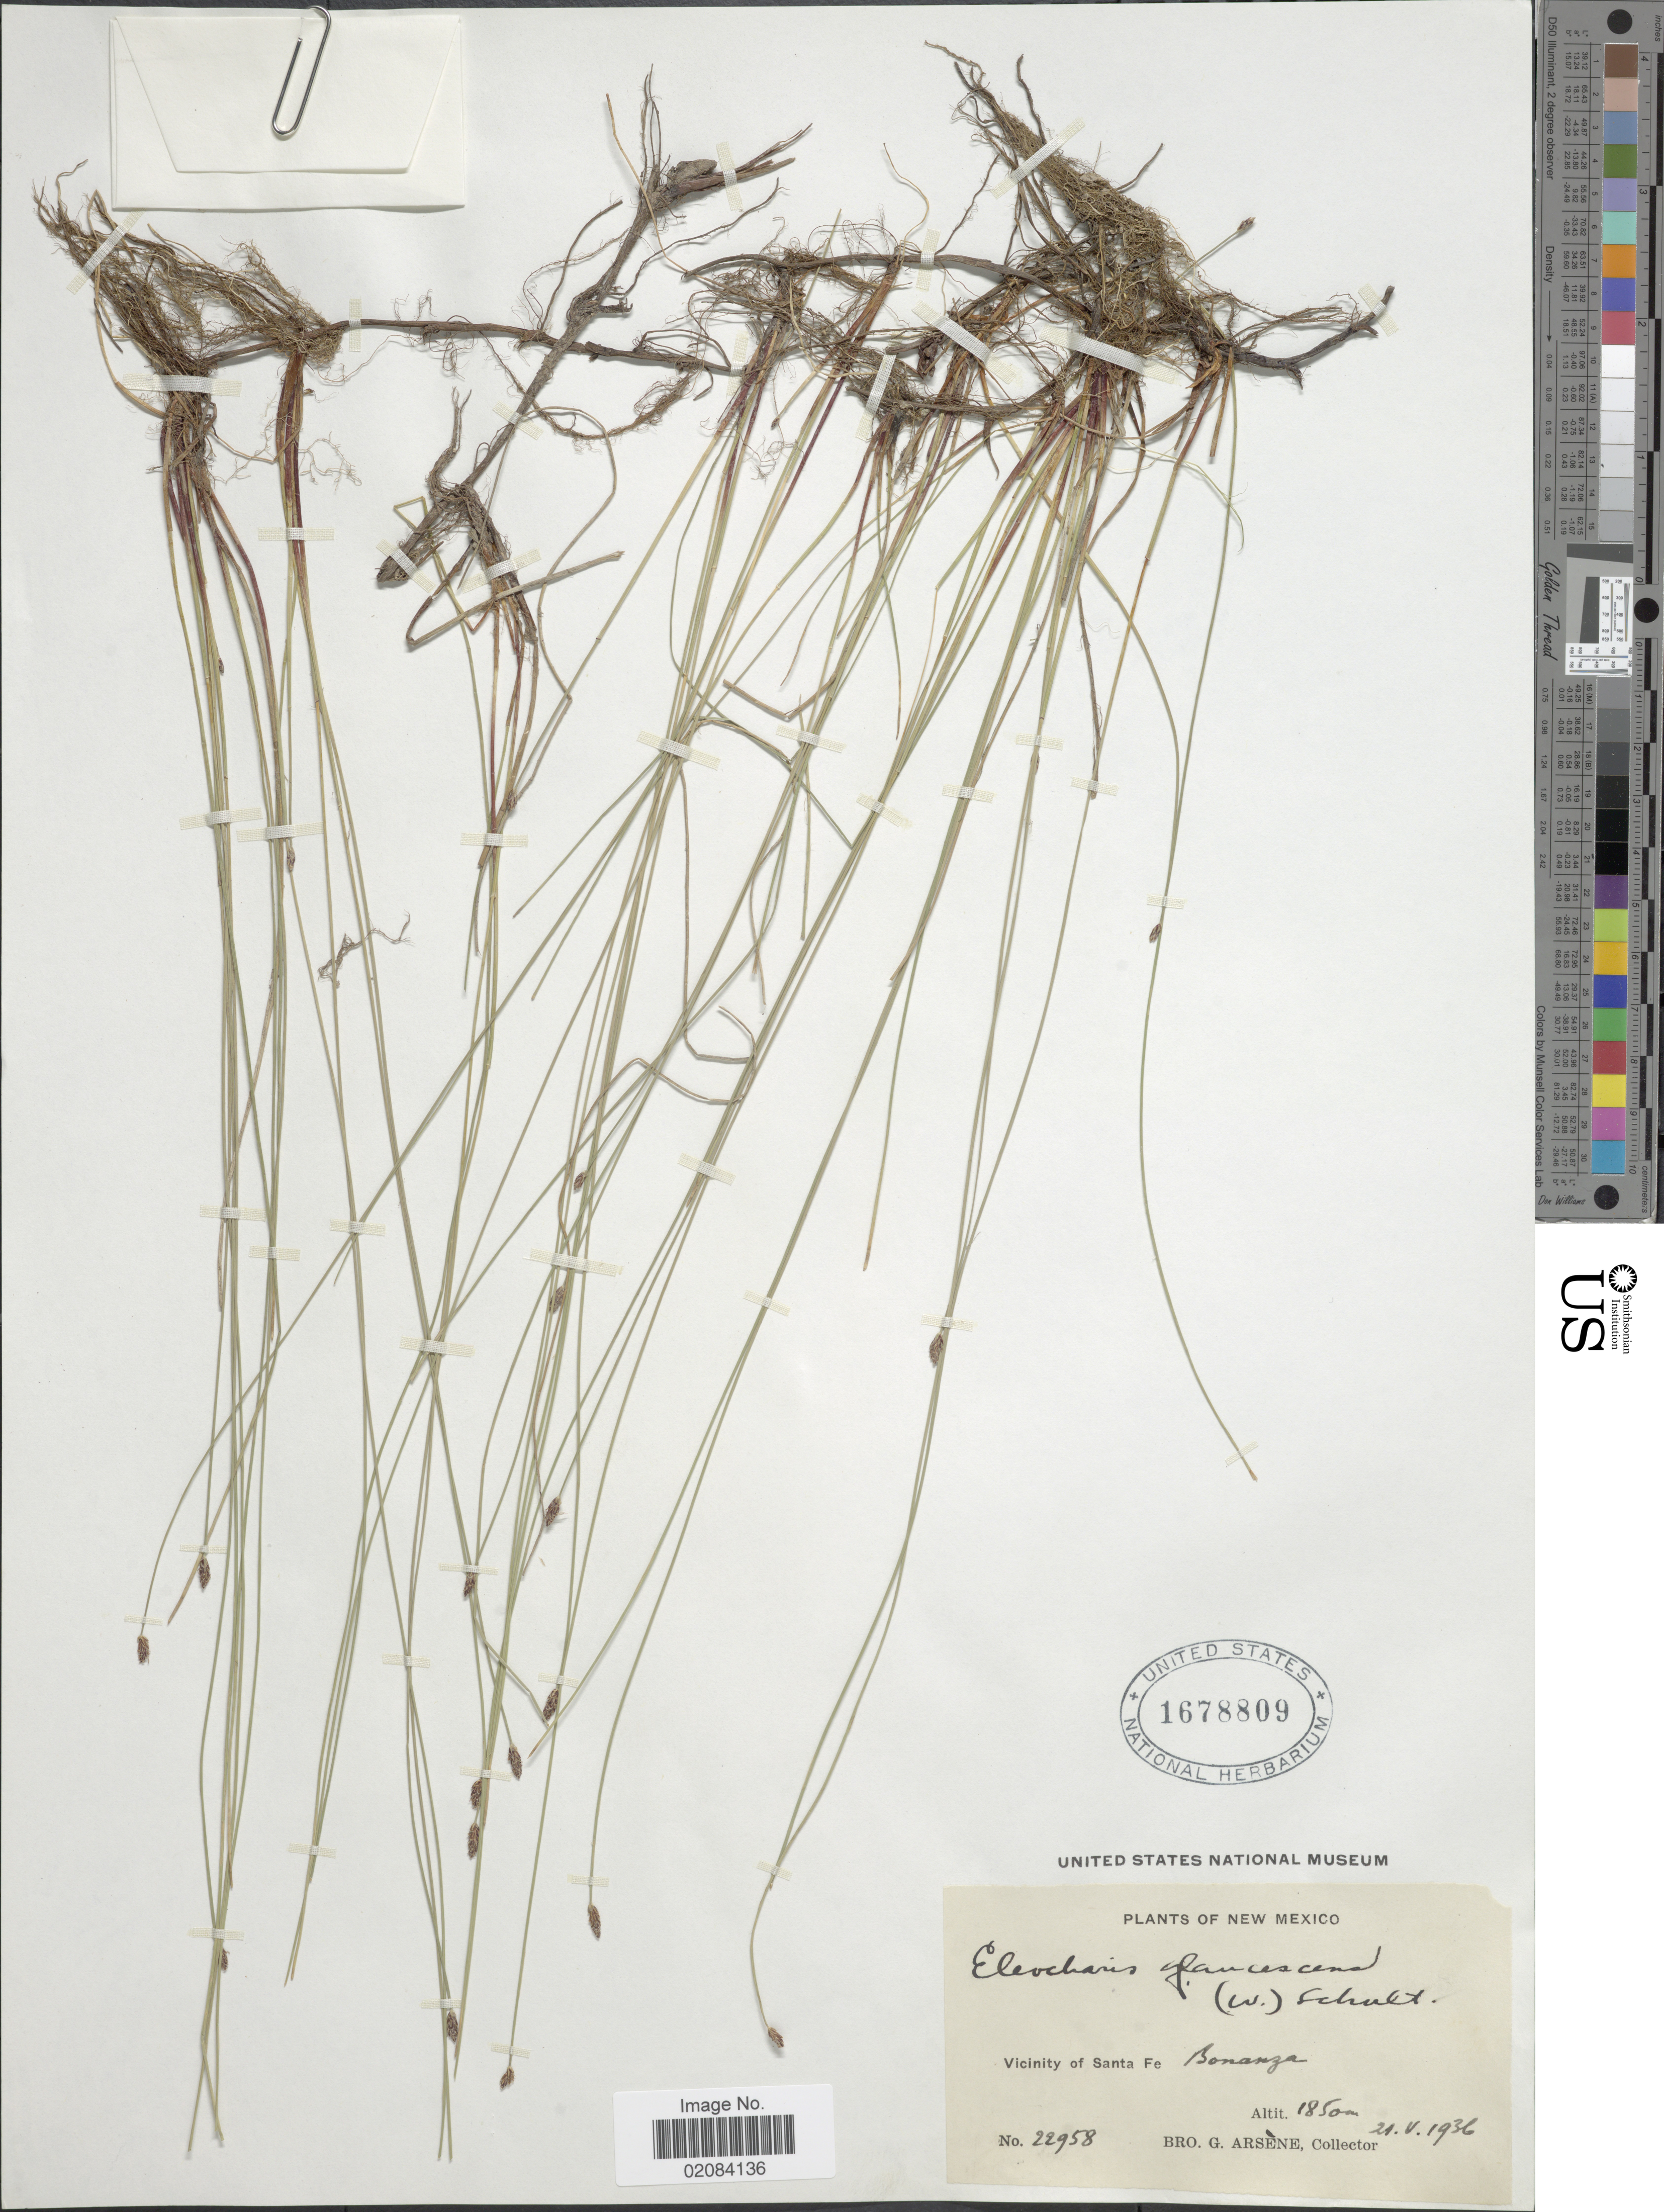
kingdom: Plantae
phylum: Tracheophyta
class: Liliopsida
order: Poales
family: Cyperaceae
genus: Eleocharis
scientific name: Eleocharis palustris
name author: (L.) Roem. & Schult.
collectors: Bro. G. Arsène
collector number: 22958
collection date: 1936-05-21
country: United States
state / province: New Mexico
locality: New Mexico. Vicinity of Santa Fe Bonanza.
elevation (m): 1850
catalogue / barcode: US 1678809